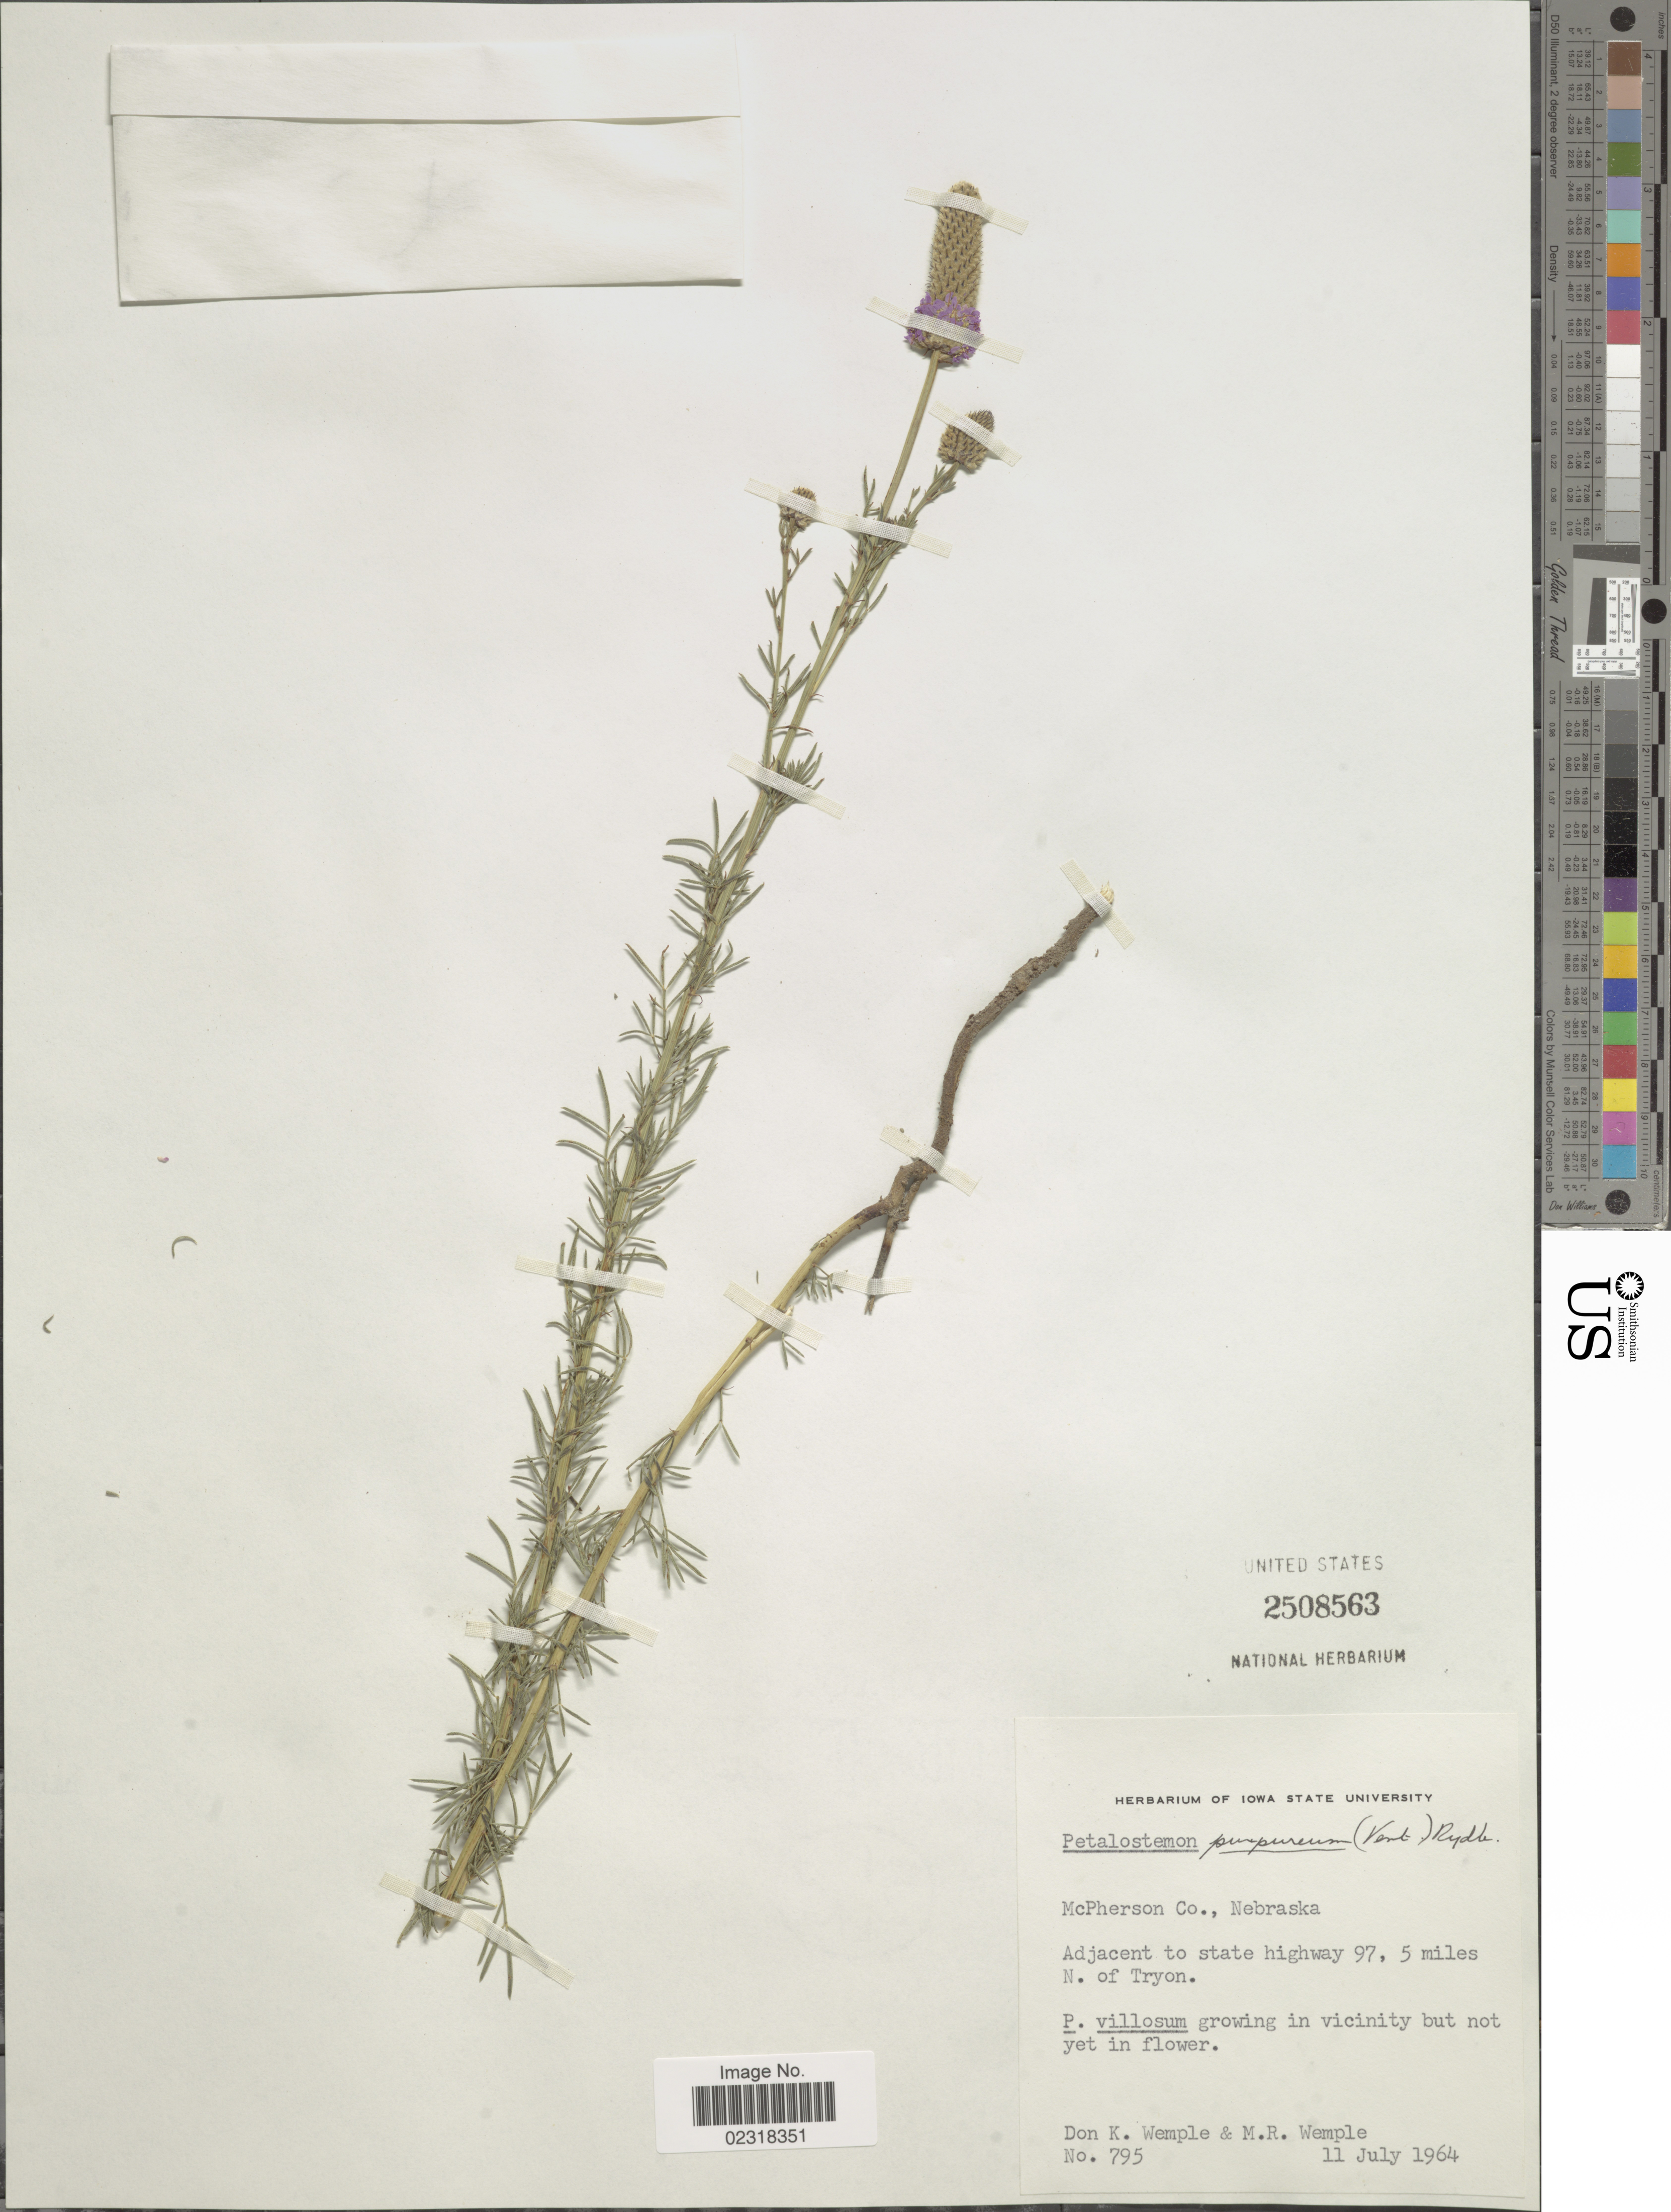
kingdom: Plantae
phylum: Tracheophyta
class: Magnoliopsida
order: Fabales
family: Fabaceae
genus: Dalea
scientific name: Dalea purpurea var. purpurea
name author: Vent.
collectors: D. Wemple & M. Wemple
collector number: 795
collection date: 1964-07-11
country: United States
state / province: Nebraska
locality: McPherson, Adjacent to state highway 97, 5 miles N of Tryon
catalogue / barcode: US 2508563